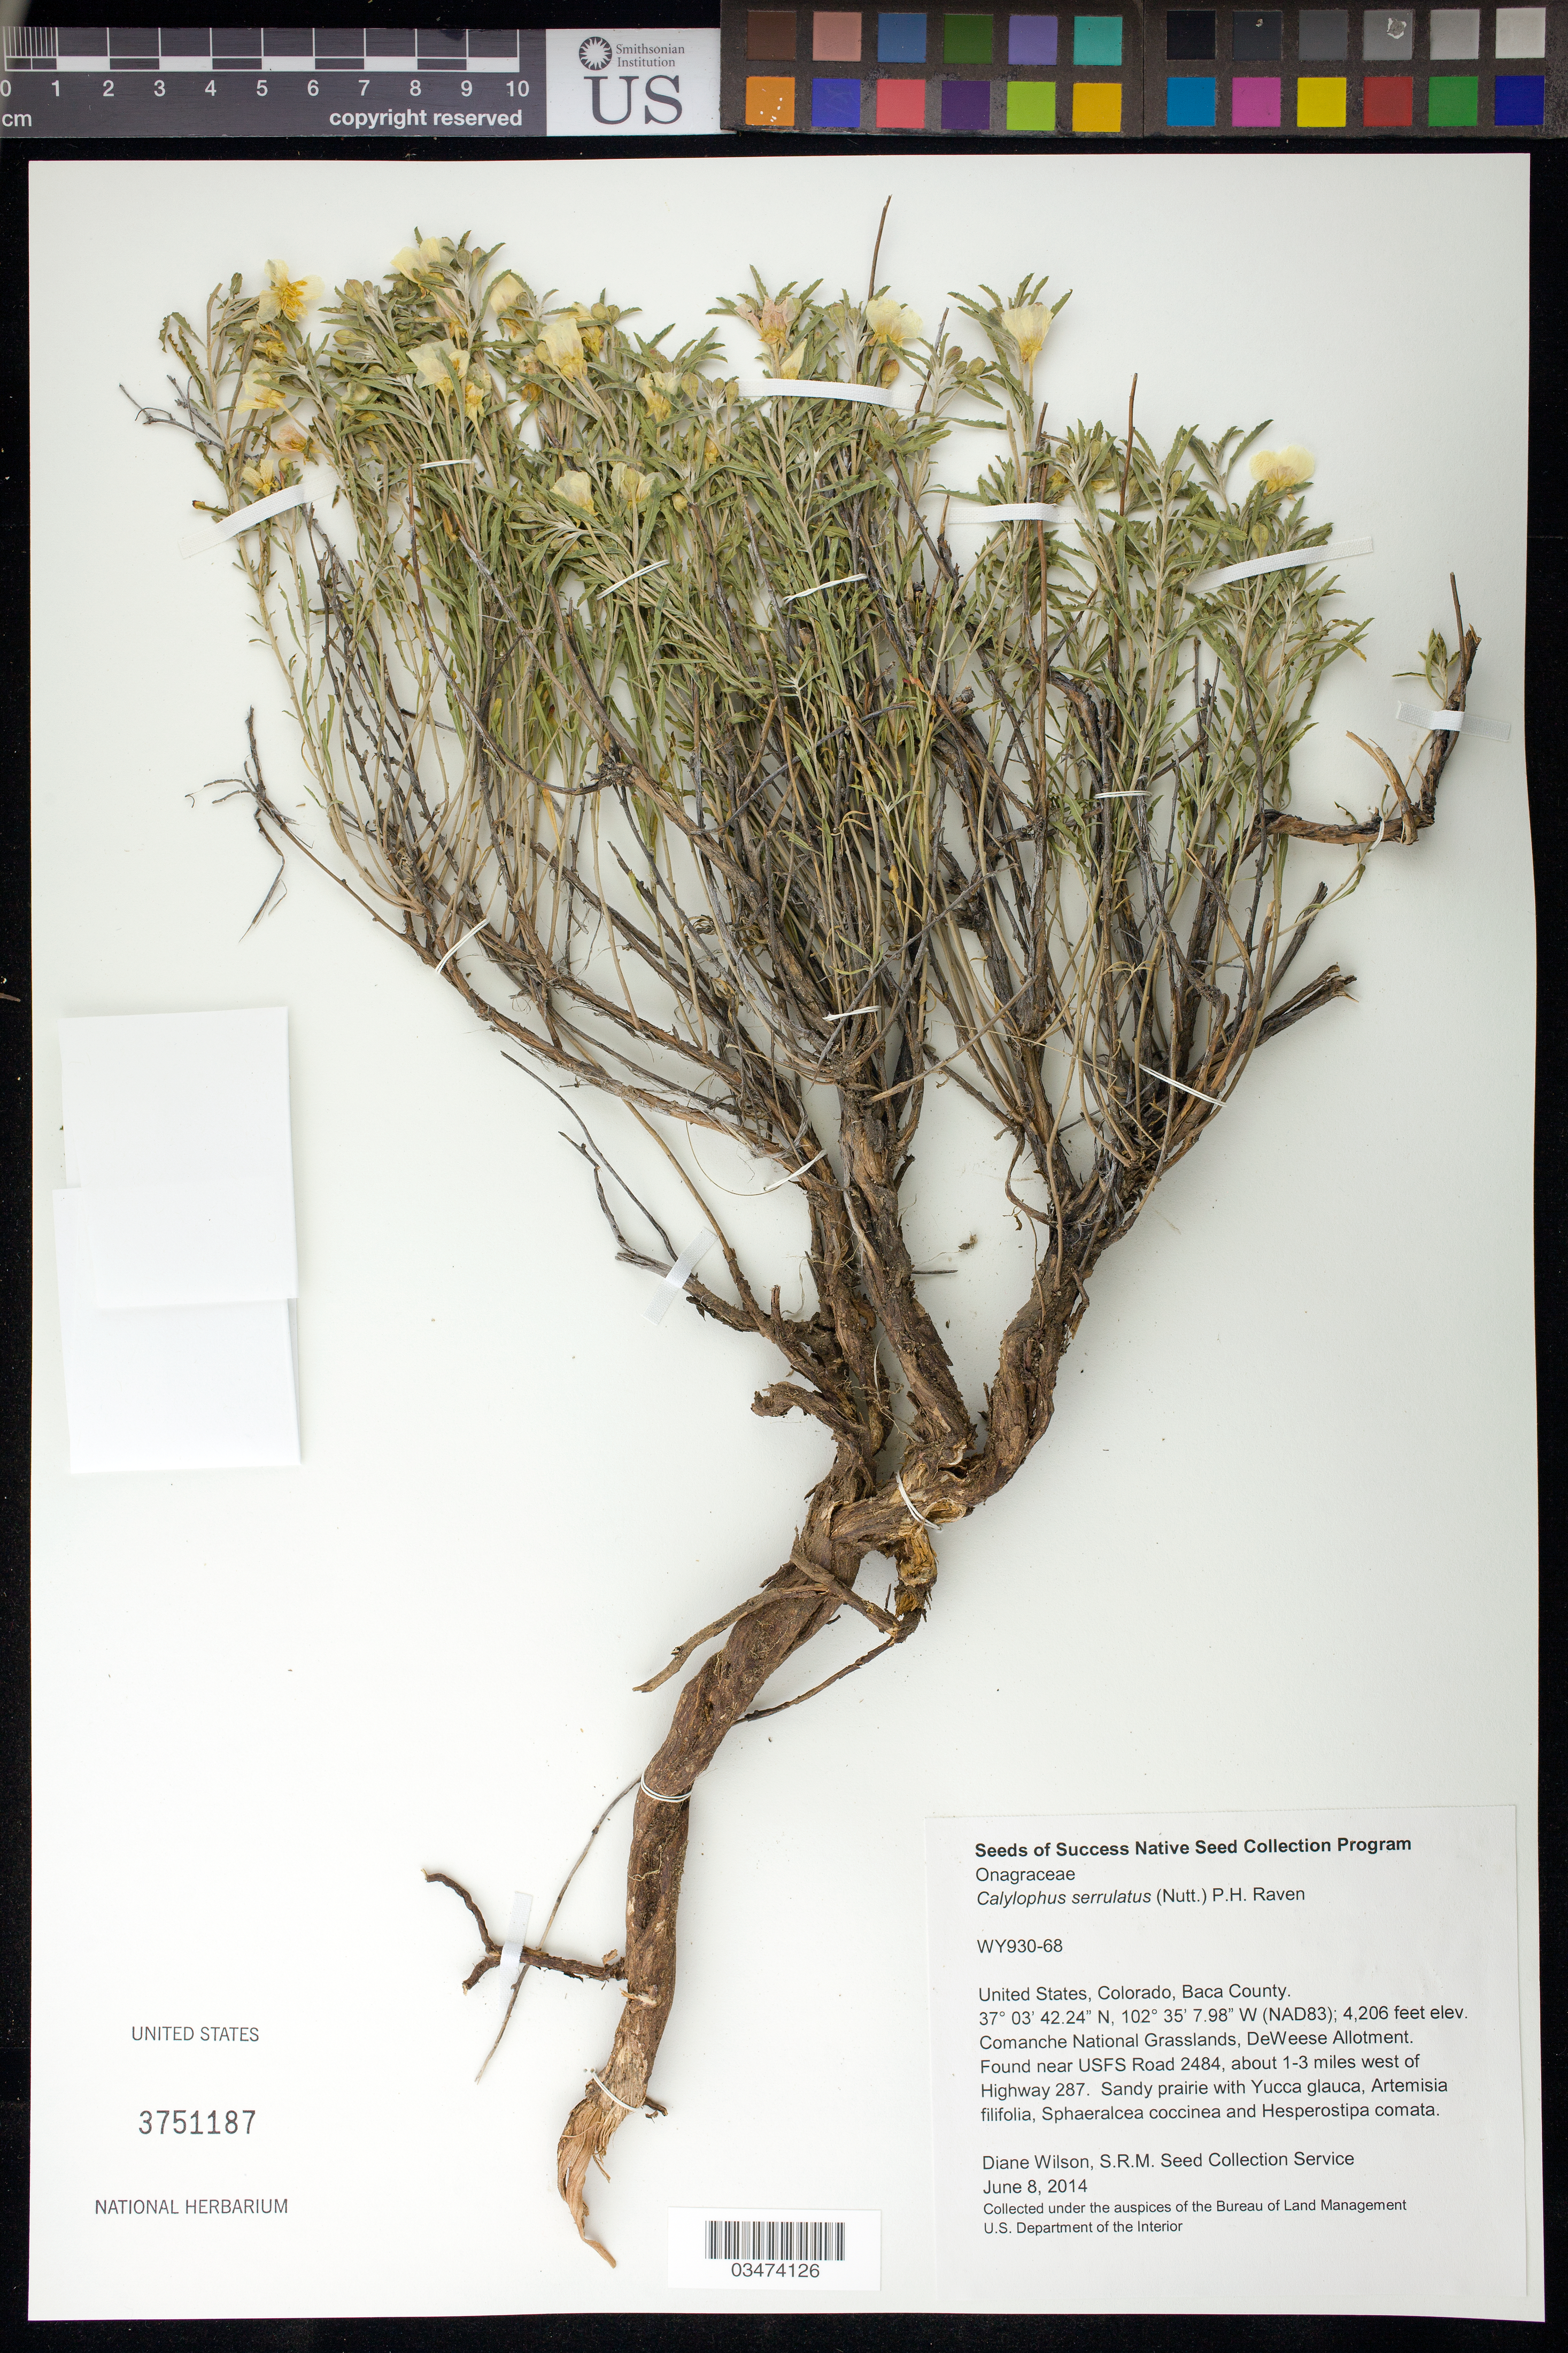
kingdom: Plantae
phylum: Tracheophyta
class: Magnoliopsida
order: Myrtales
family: Onagraceae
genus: Calylophus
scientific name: Calylophus serrulatus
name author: (Nutt.) P.H. Raven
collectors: D. Wilson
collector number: WY930-68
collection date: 2014-06-08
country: United States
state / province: Colorado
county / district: Baca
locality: Comanche National Grasslands, DeWeese Allotment, near USFS Road 2484, 1- 3 mi. W of Hwy 287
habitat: Sandy prairie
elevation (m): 1282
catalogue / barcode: US 3751187